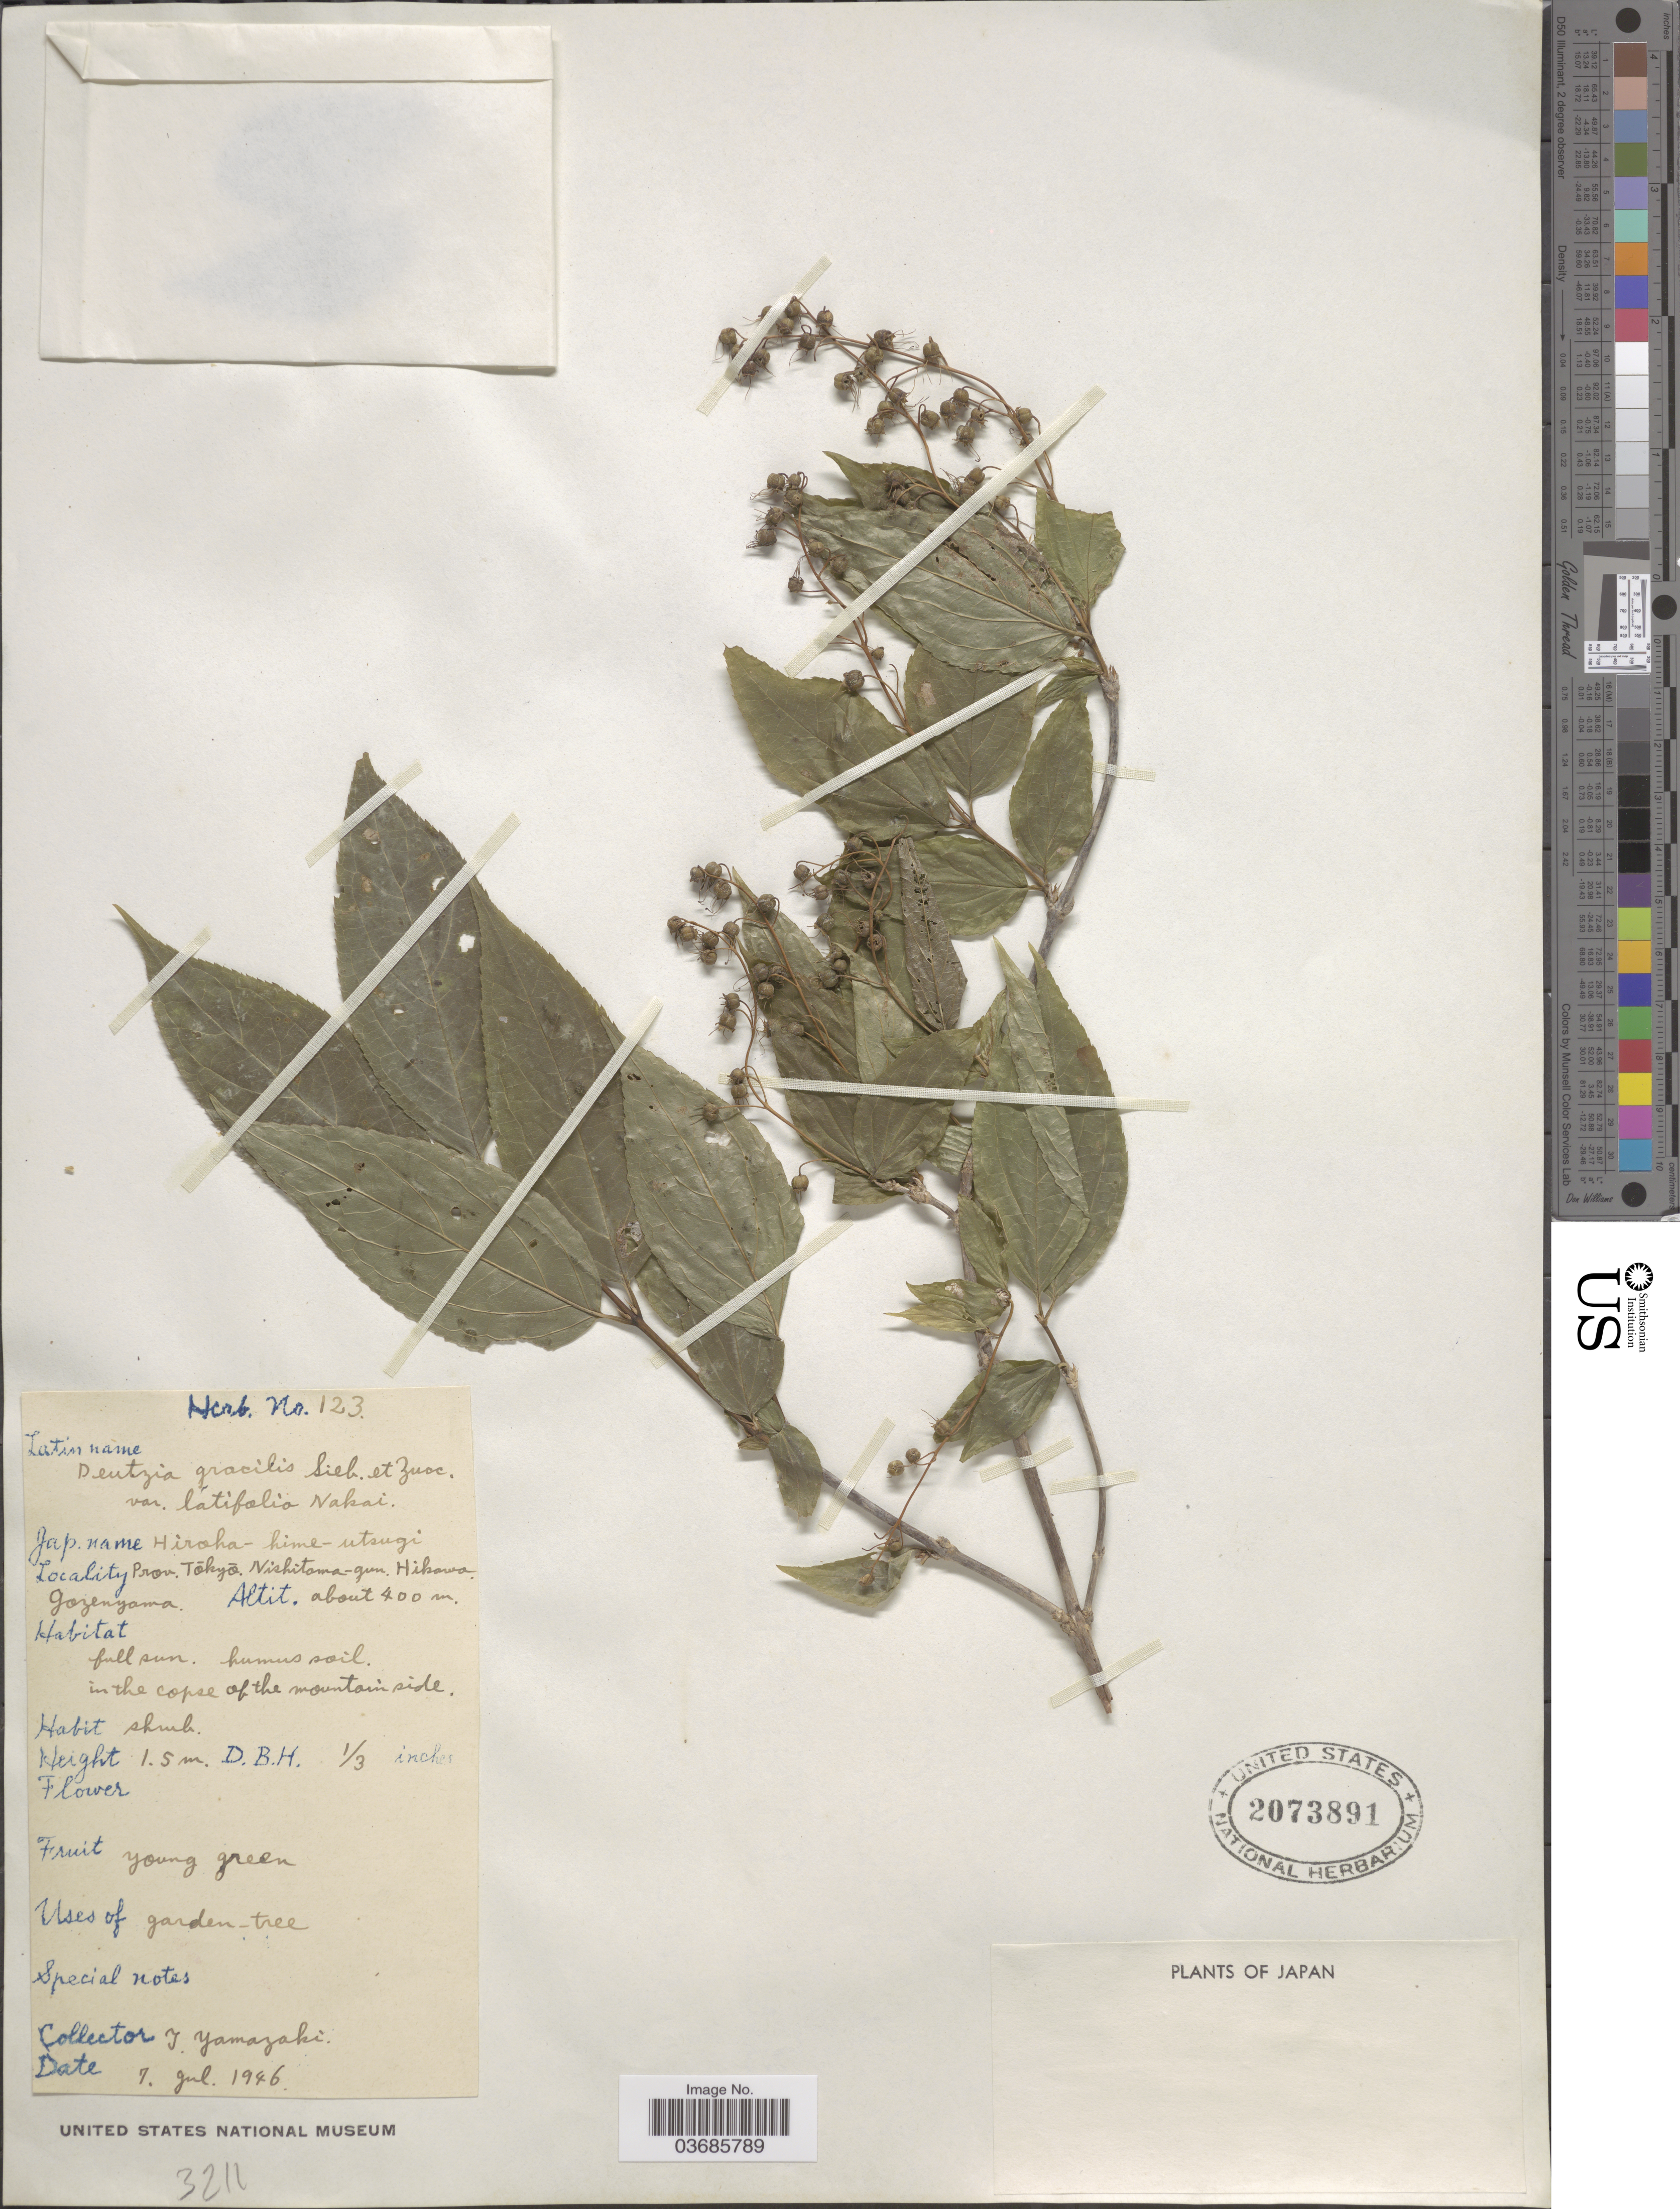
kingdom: Plantae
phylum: Tracheophyta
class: Magnoliopsida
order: Cornales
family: Hydrangeaceae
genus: Deutzia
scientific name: Deutzia gracilis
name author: Siebold & Zucc.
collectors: T. Yamazaki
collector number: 123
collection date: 1946-07-07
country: Japan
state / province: Tokyo, Federal City of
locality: Nishitoma-gun, Hikawa Gozenyama.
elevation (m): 400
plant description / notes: Fruit temporarily sampled for micro-CT scanning.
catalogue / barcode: US 2073891